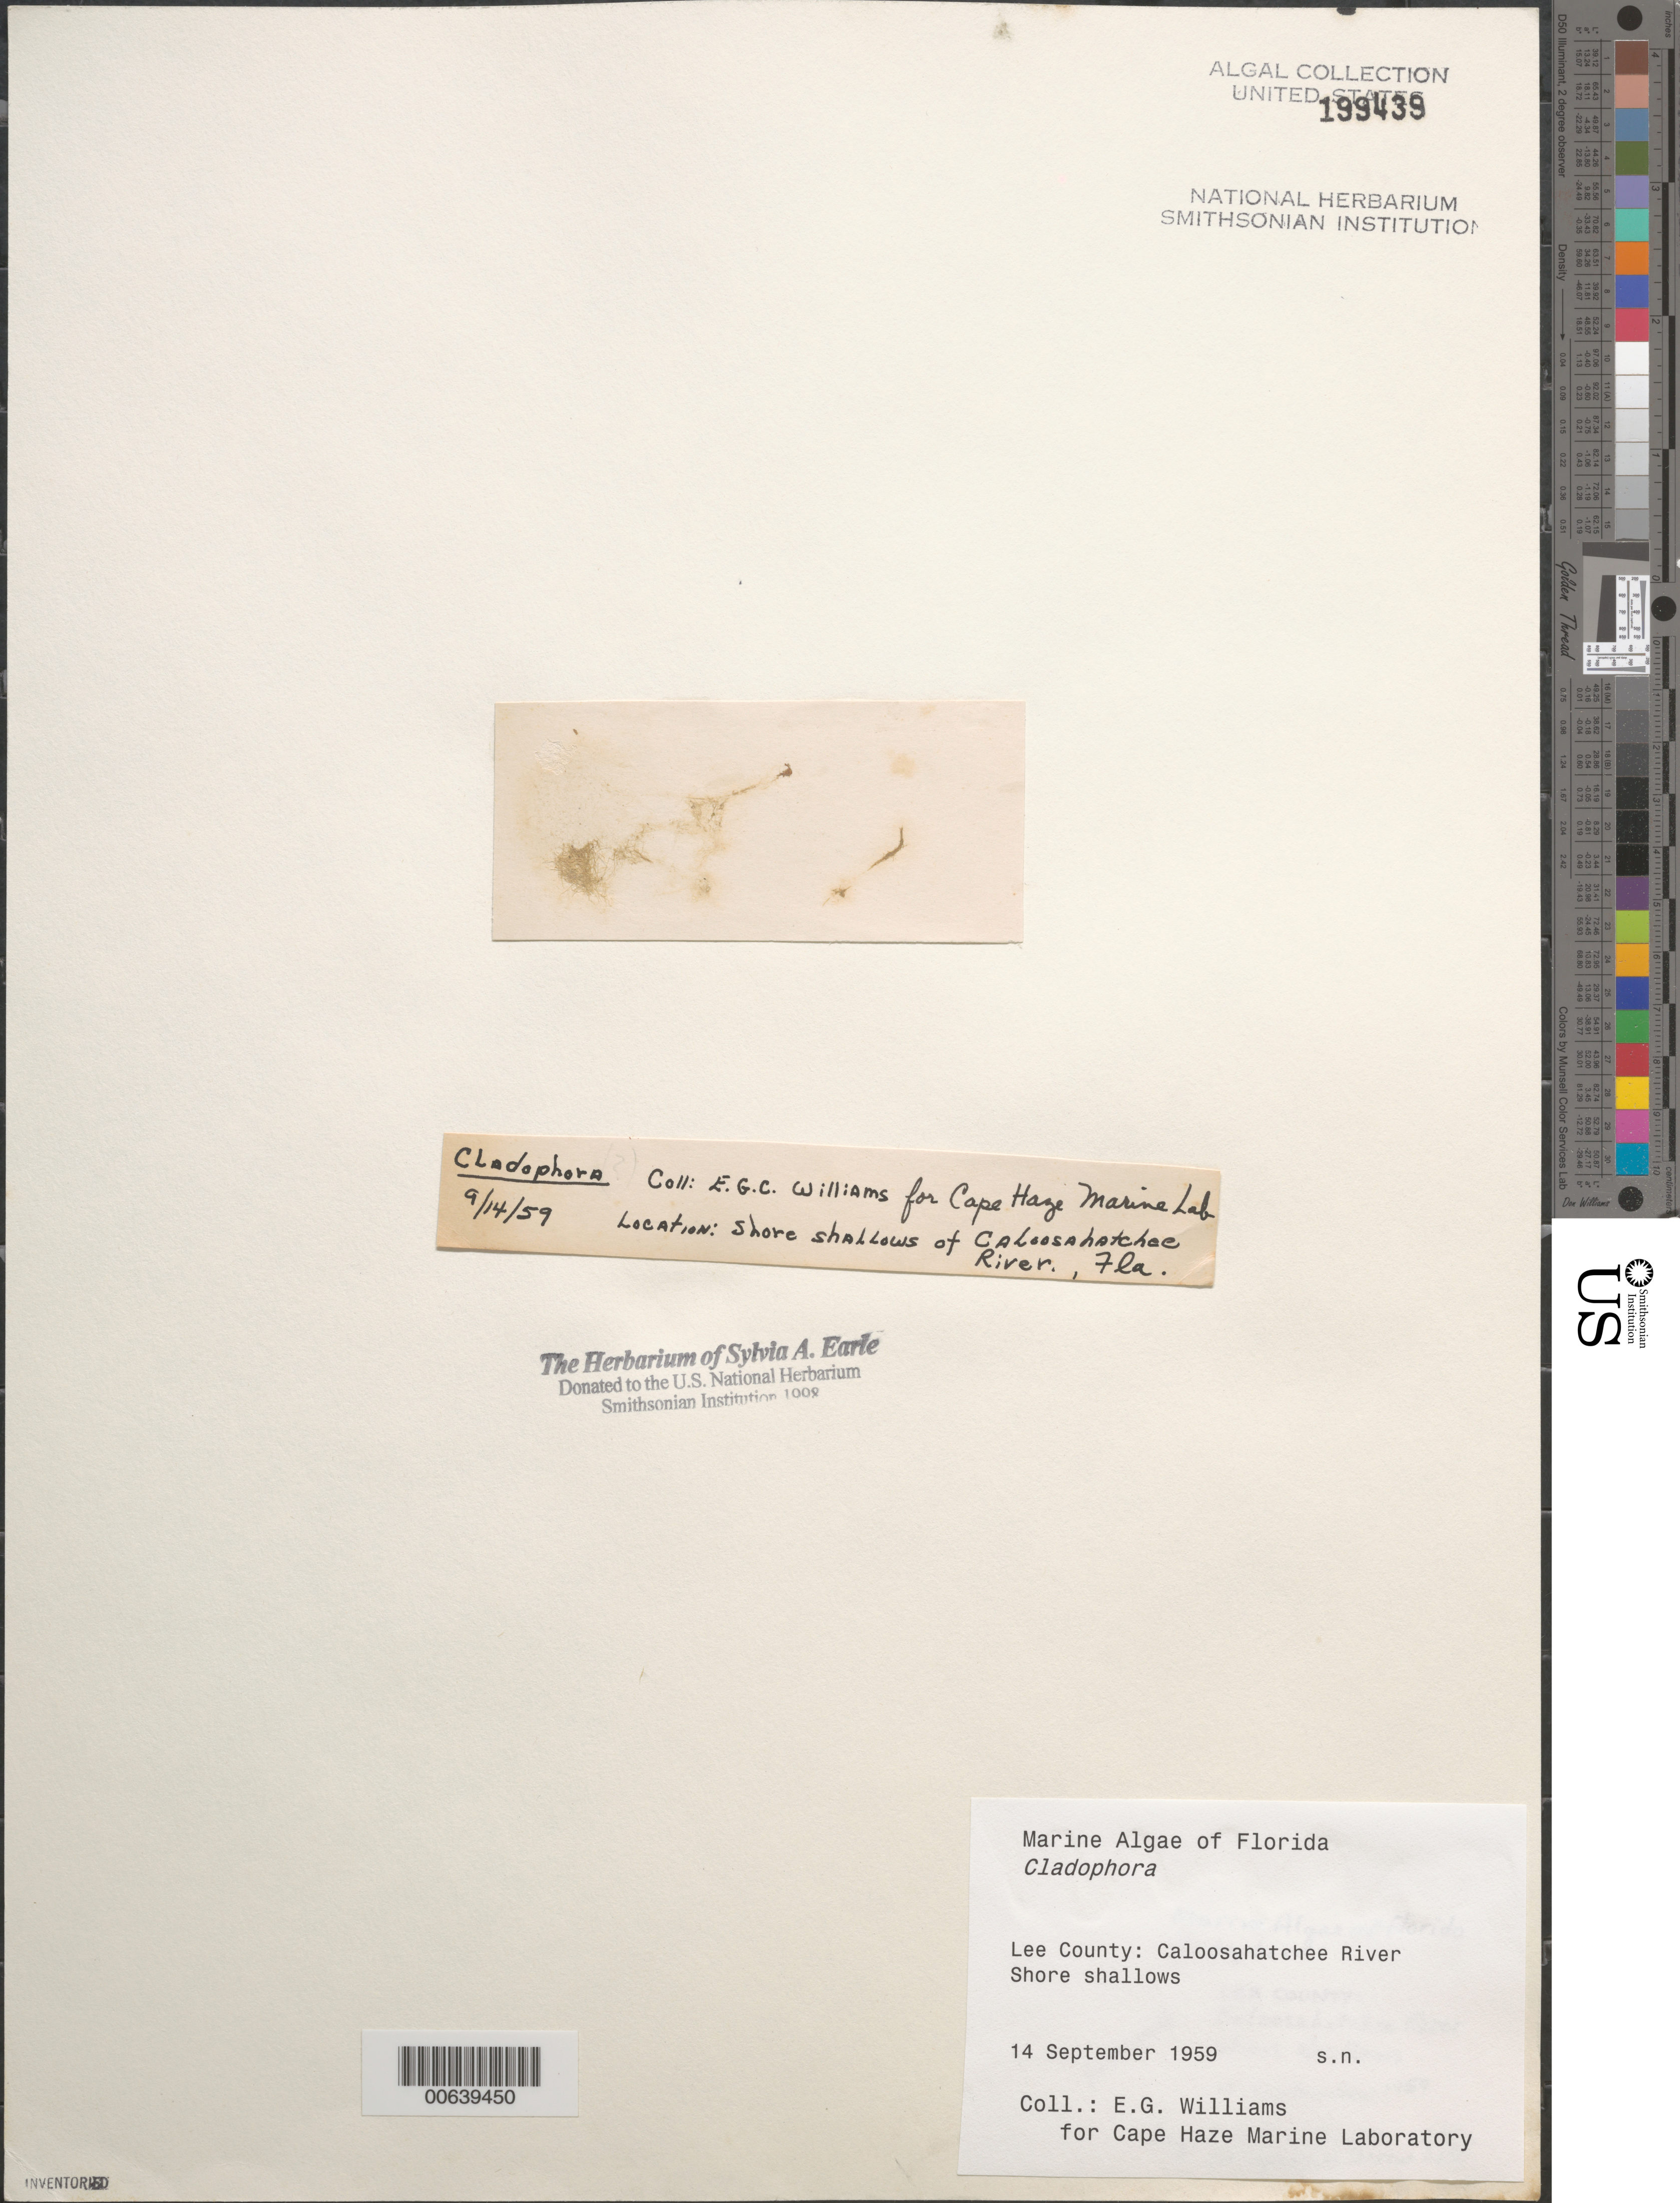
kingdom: Plantae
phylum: Chlorophyta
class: Ulvophyceae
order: Cladophorales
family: Cladophoraceae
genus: Cladophora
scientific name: Cladophora sp.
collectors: E. G. C. Williams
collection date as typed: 14 Sep 1959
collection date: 1959-09-14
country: United States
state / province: Florida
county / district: Lee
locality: Caloosahatchee River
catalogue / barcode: US 199439